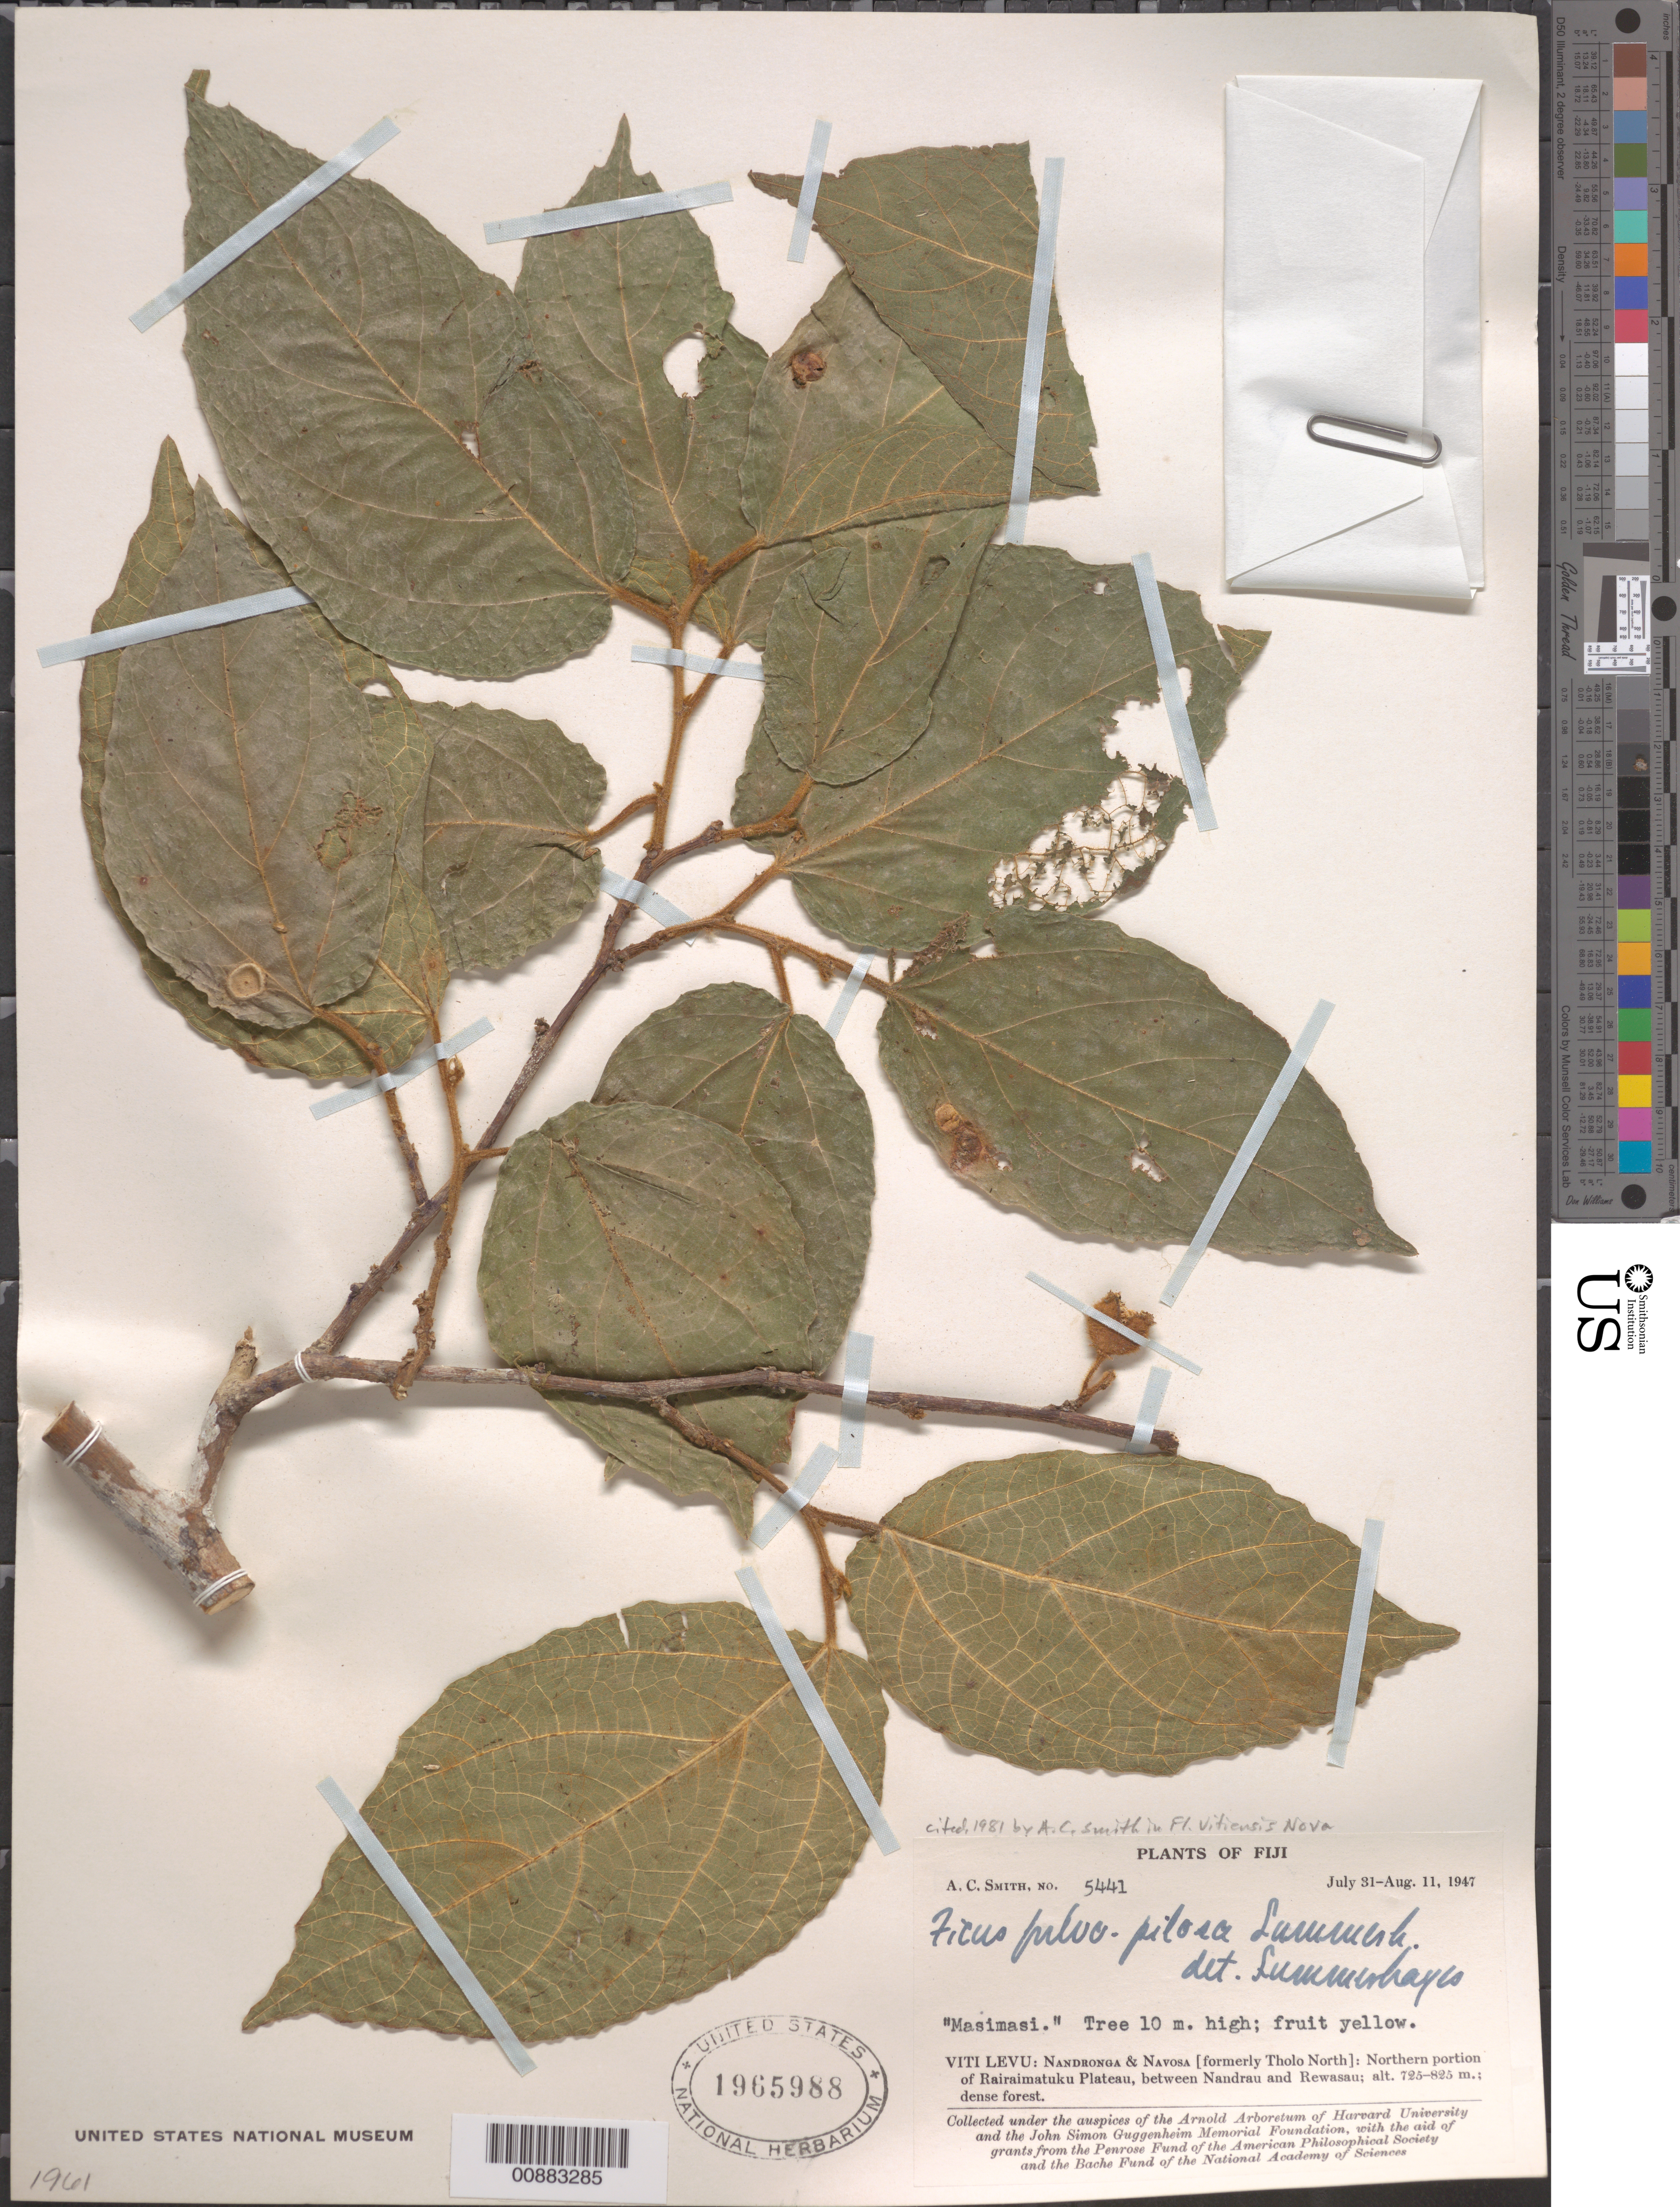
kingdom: Plantae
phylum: Tracheophyta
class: Magnoliopsida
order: Rosales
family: Moraceae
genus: Ficus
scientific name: Ficus fulvopilosa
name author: Summerh.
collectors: C. A. Smith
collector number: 5441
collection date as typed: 31 Jul 1947 to 11 Aug 1947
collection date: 1947-07-31/1947-08-11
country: Fiji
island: Viti Levu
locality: Nandronga & Navosa (formerly Tholo North); Northern portion of Rairaimatuku Plateaw, between Nandrau and Rewasau.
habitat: Dense Forest.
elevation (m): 725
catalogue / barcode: US 1965988